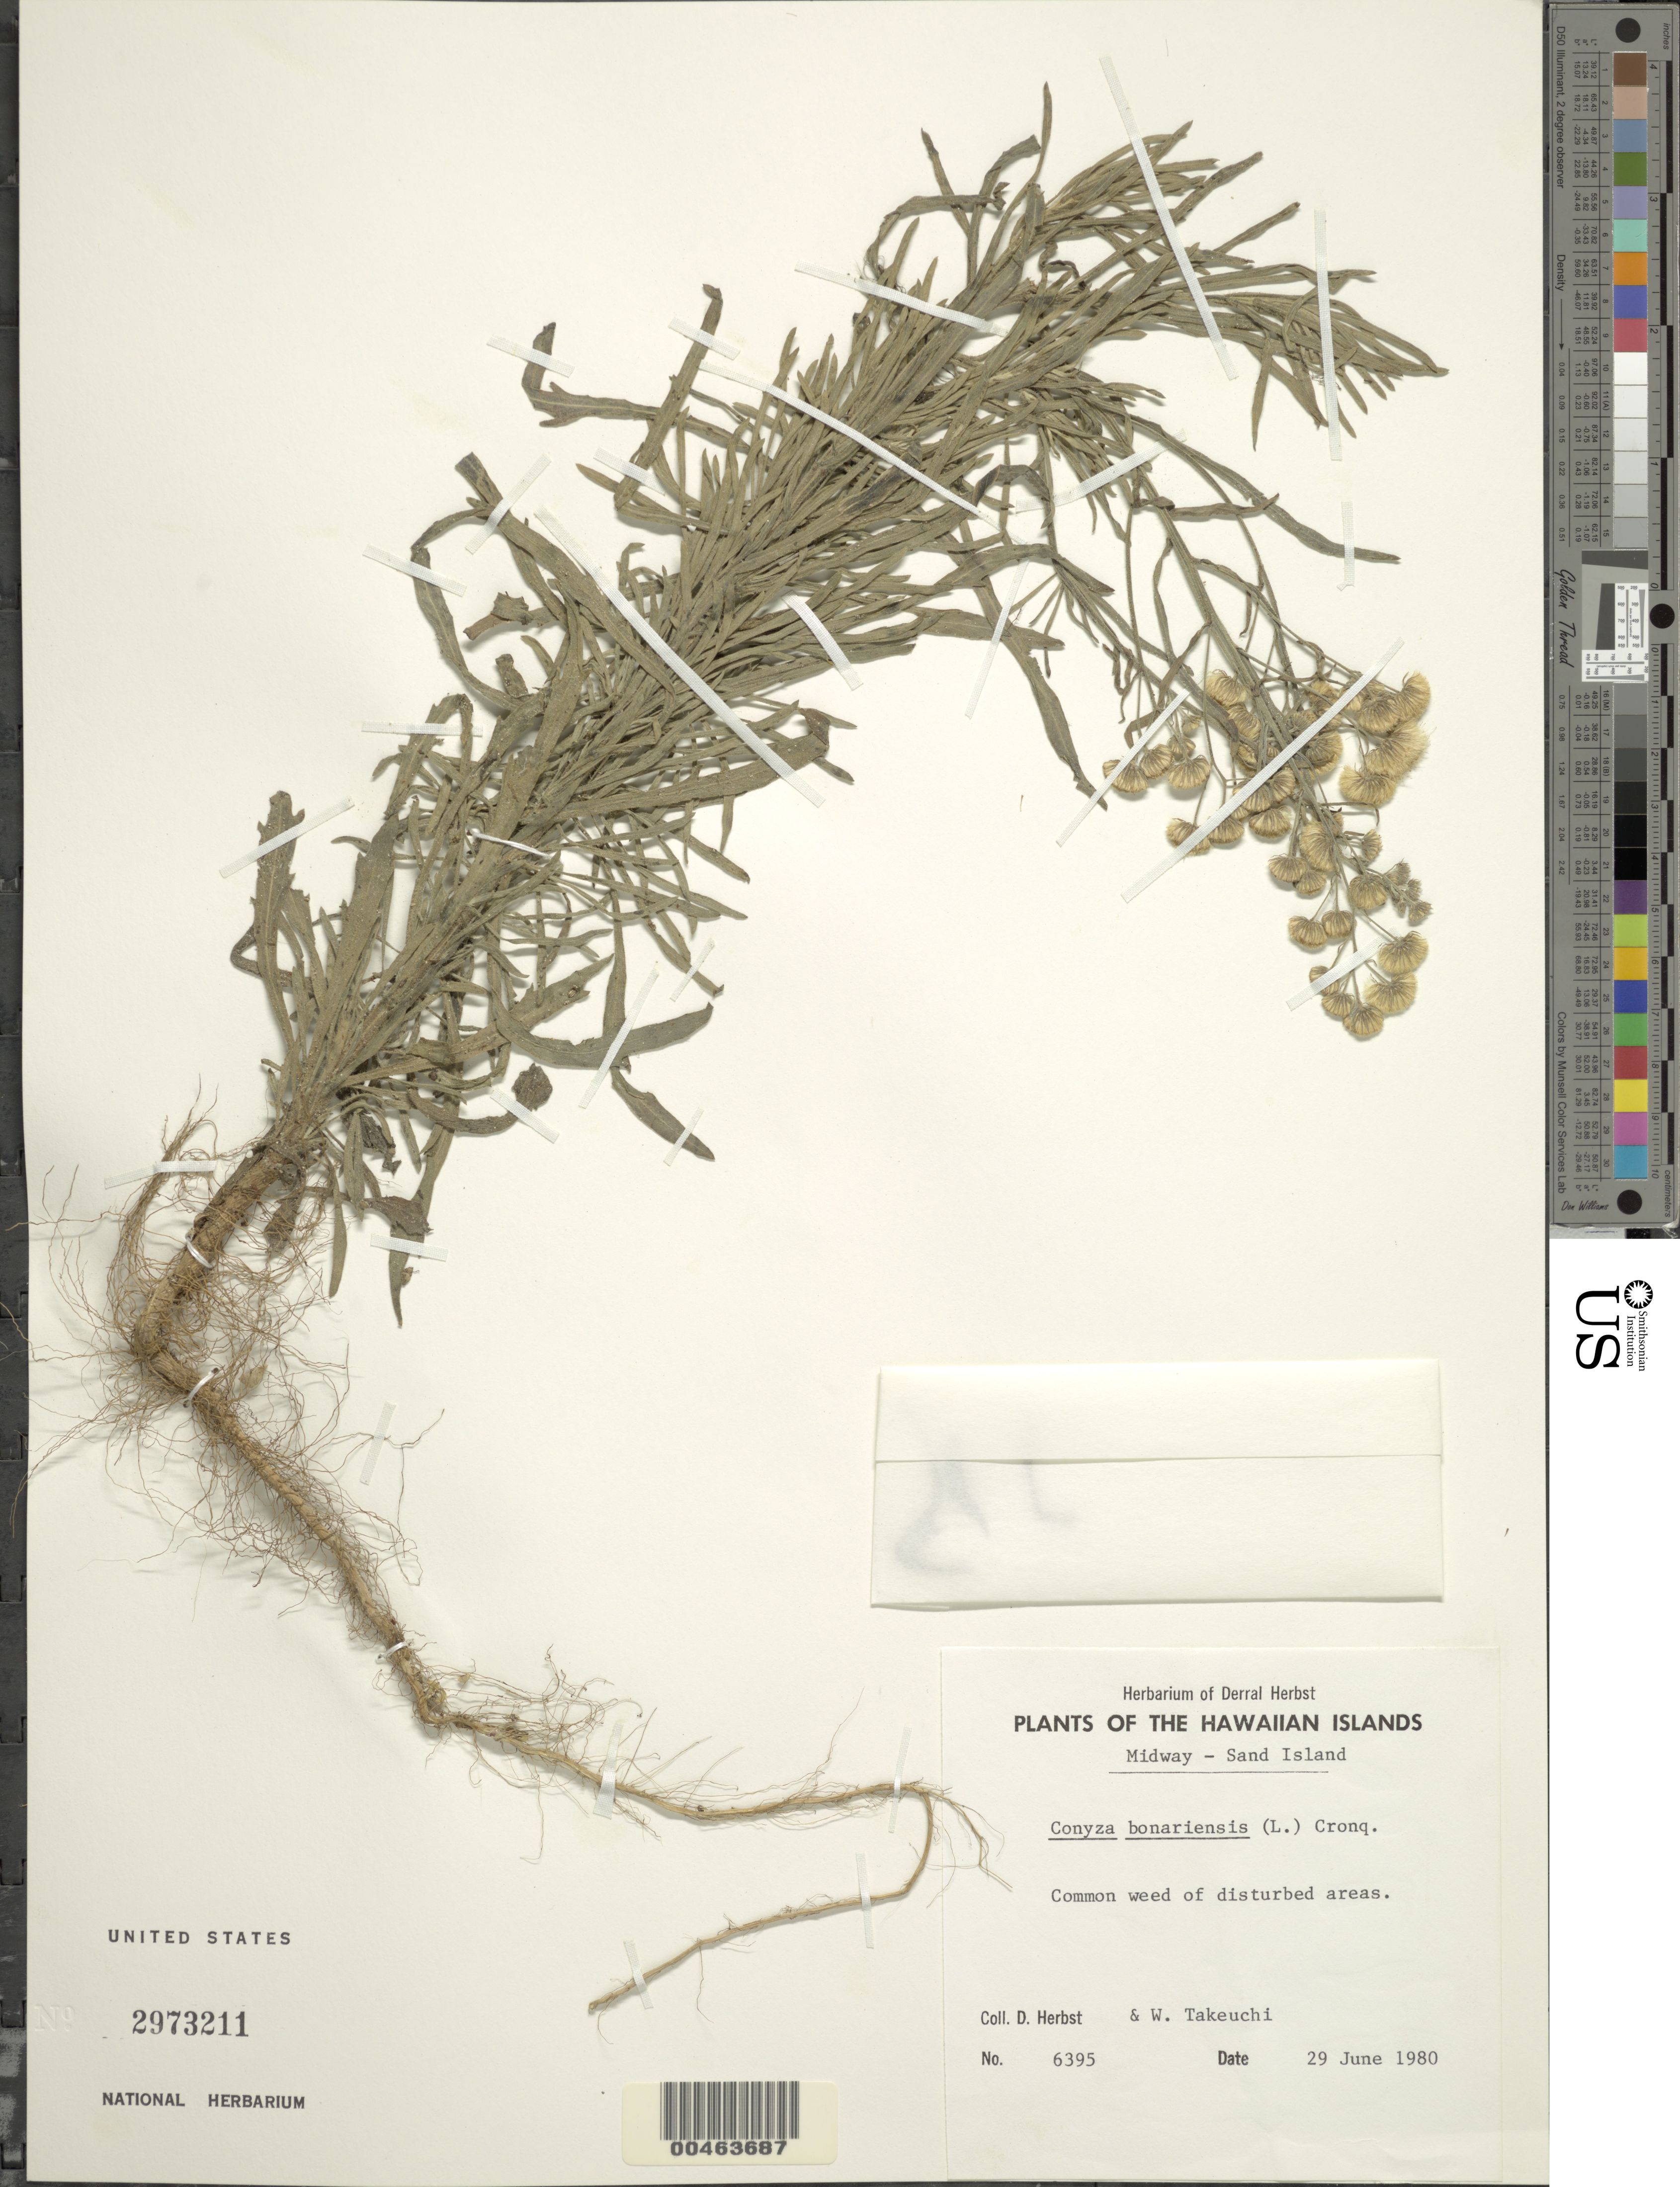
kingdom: Plantae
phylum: Tracheophyta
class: Magnoliopsida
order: Asterales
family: Asteraceae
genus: Erigeron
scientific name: Erigeron bonariensis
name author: L.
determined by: Wagner, W. L., (BOT), Smithsonian Institution - National Museum of Natural History (UNITED STATES)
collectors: D. R. Herbst & W. N. Takeuchi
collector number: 6395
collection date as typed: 29 Jun 1980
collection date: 1980-06-29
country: U.S. Administered Pacific Islands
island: Midway Atoll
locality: Midway, Sand Islet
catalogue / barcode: US 2973211